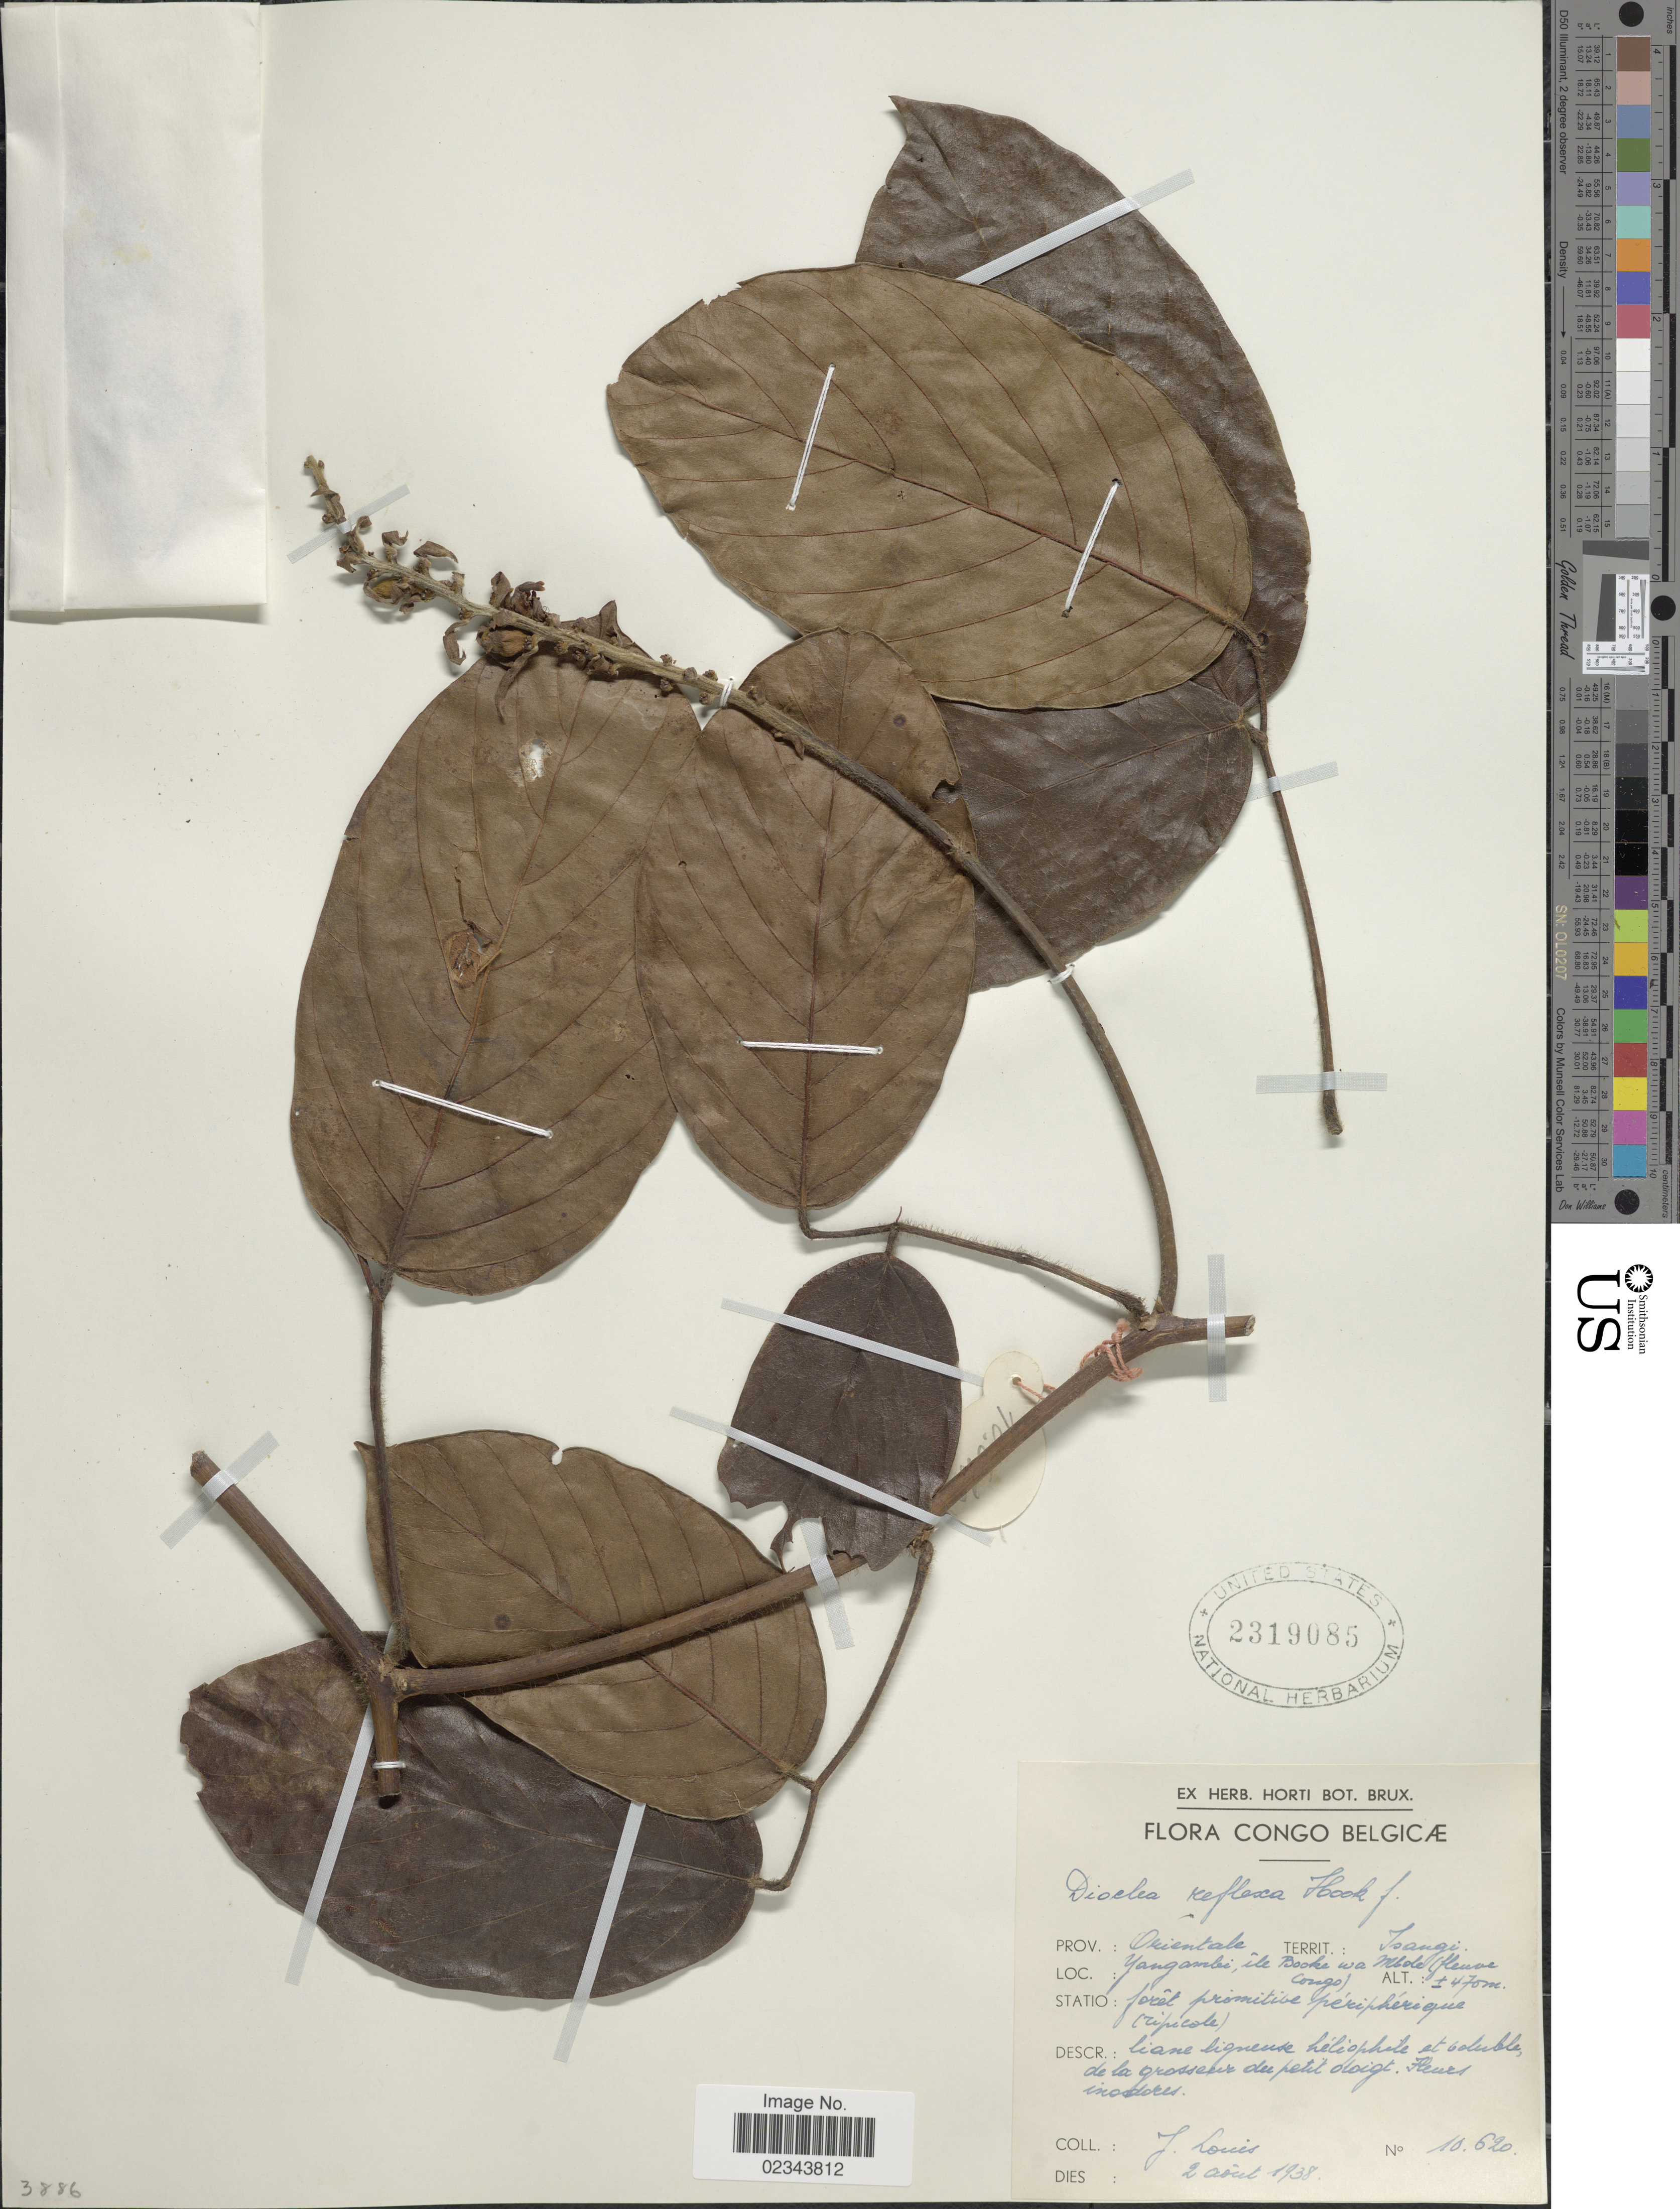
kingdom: Plantae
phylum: Tracheophyta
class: Magnoliopsida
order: Fabales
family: Fabaceae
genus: Macropsychanthus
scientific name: Macropsychanthus comosus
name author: (G. Mey.) L.P. Queiroz & Snak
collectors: J. Louis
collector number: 10620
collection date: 1938-08-02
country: Congo, Democratic Republic of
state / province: Tshopo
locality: Congo Belgicæ. Territ: Isangi. Yangambi, ile Booke wa Mide fleuve Congo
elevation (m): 470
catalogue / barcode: US 2319085